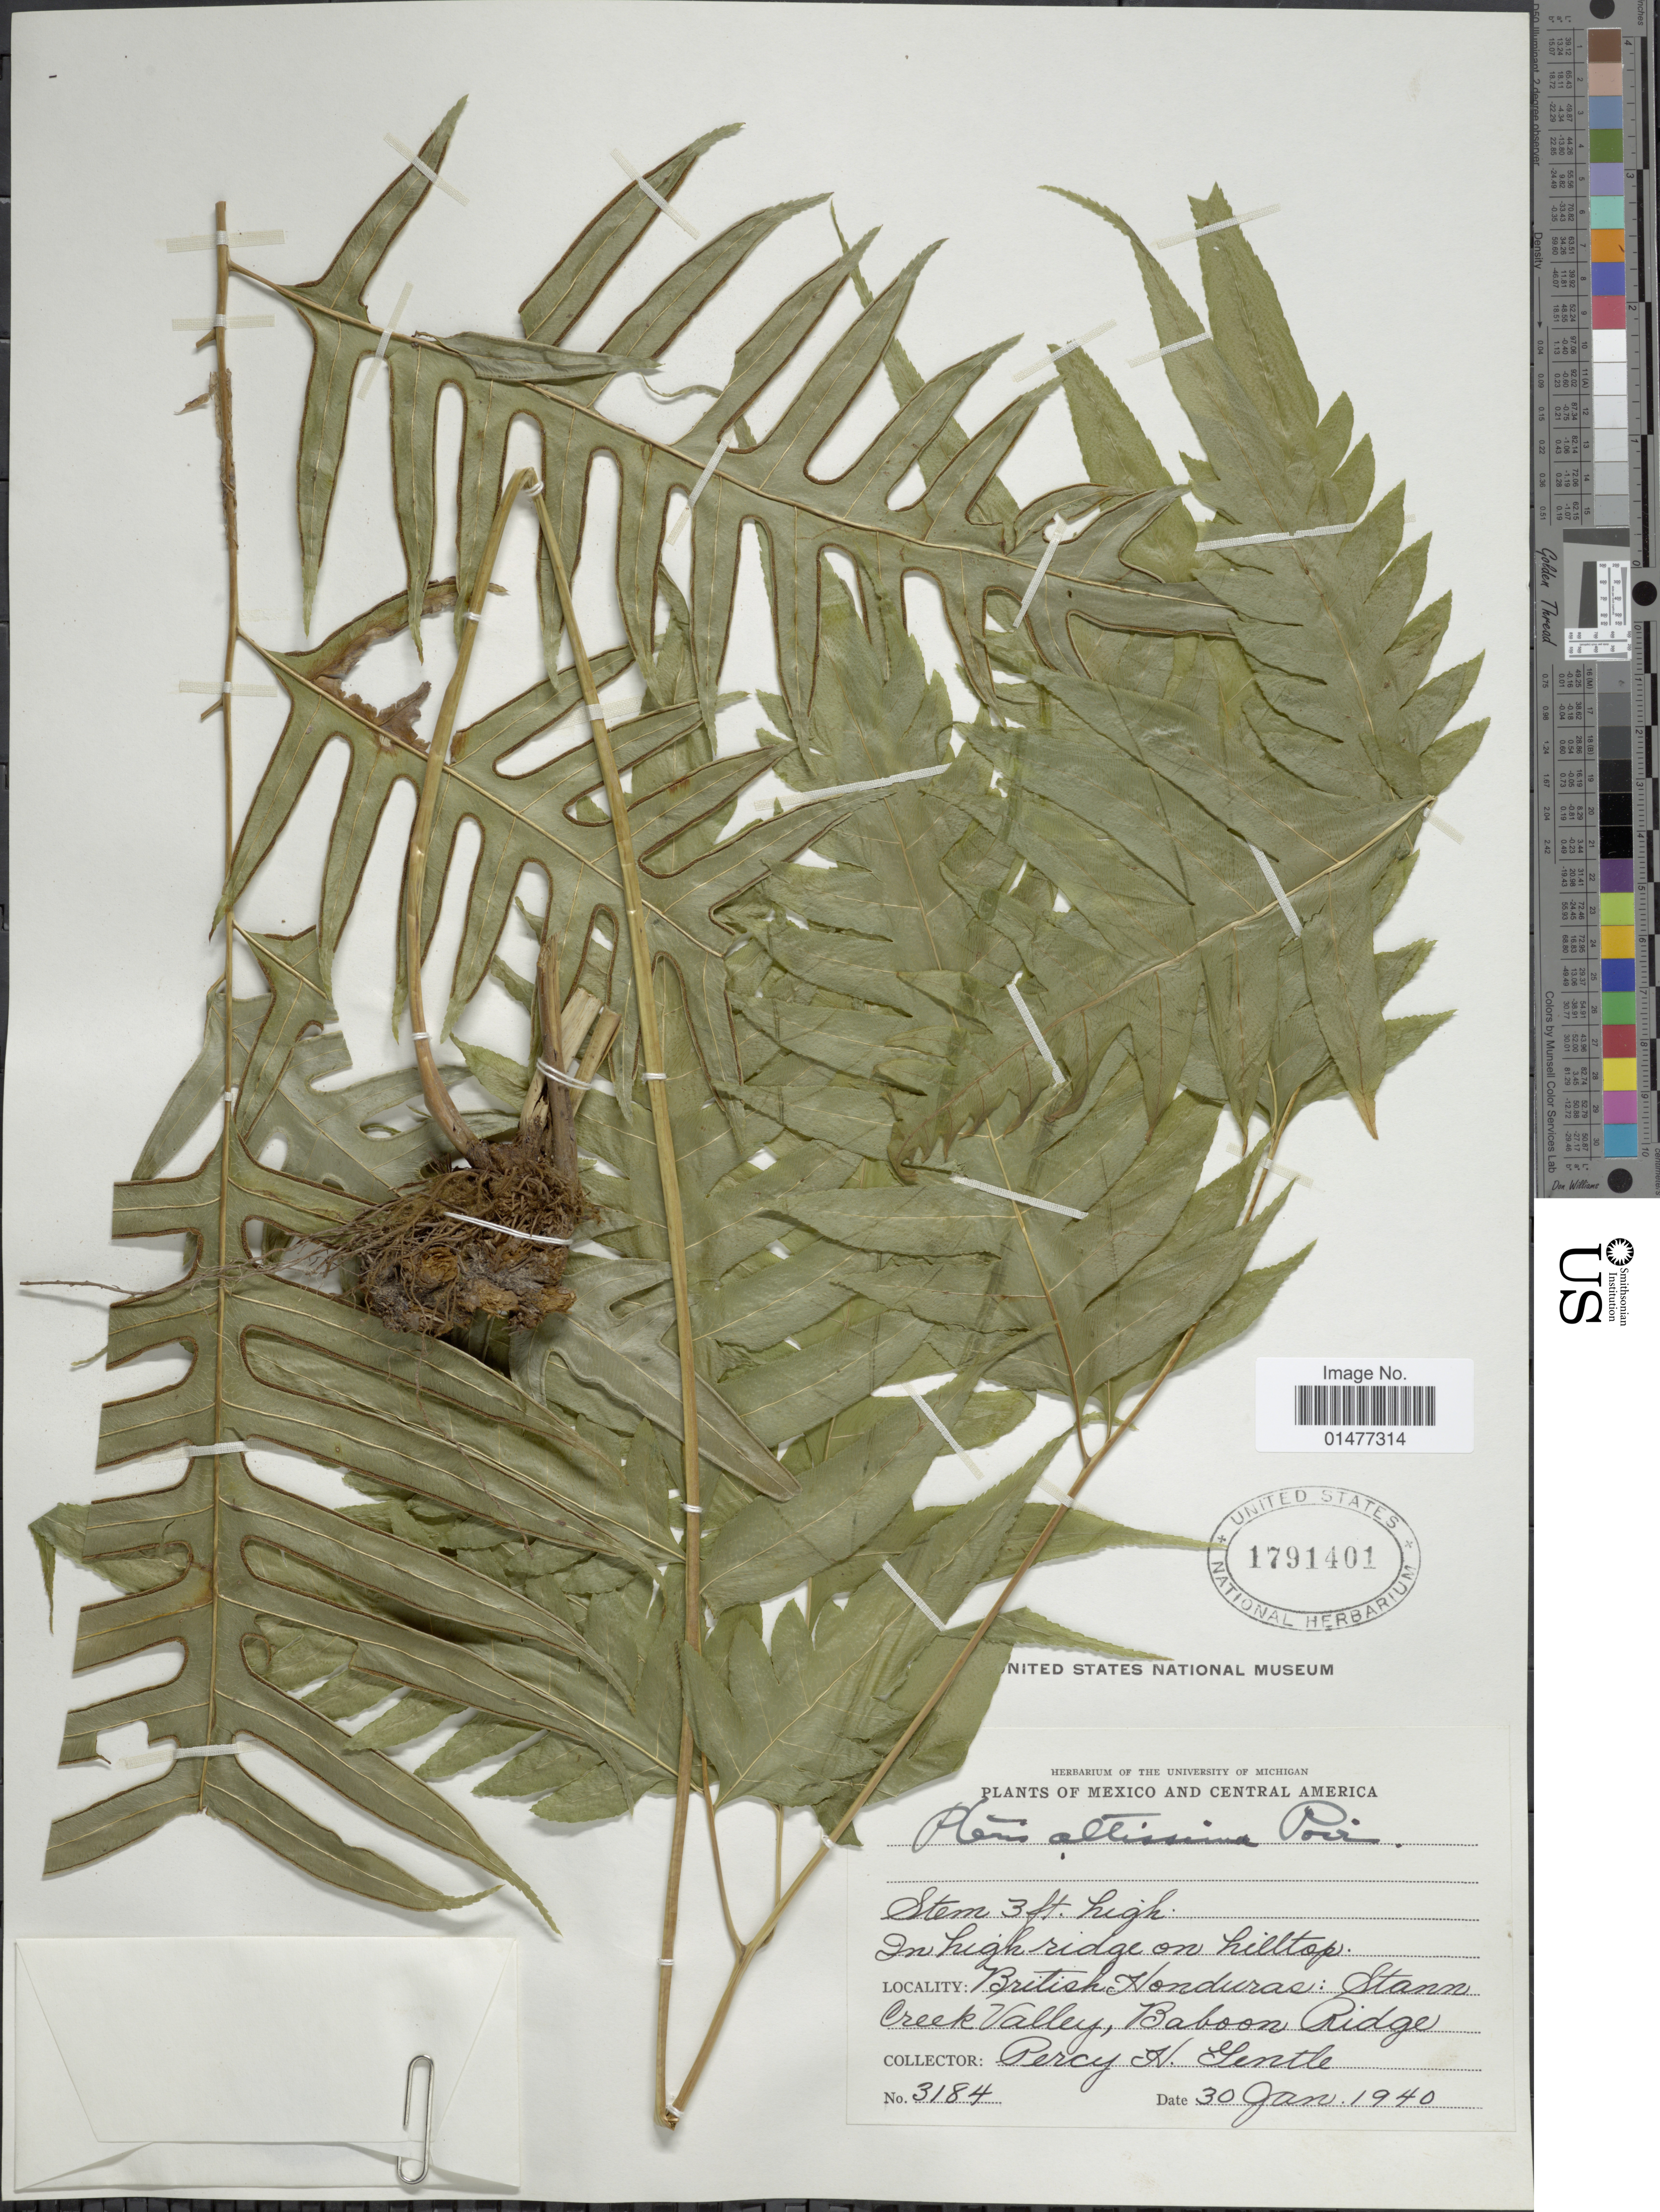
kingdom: Plantae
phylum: Tracheophyta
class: Polypodiopsida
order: Polypodiales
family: Pteridaceae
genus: Pteris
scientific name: Pteris altissima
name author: Poir.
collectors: P. H. Gentle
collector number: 3184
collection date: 1940-01-30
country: Belize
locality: Plants of Mexico and Central America, British Honduras: Stann Creek Valley, Baboon Ridge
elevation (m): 1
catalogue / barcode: US 1791401